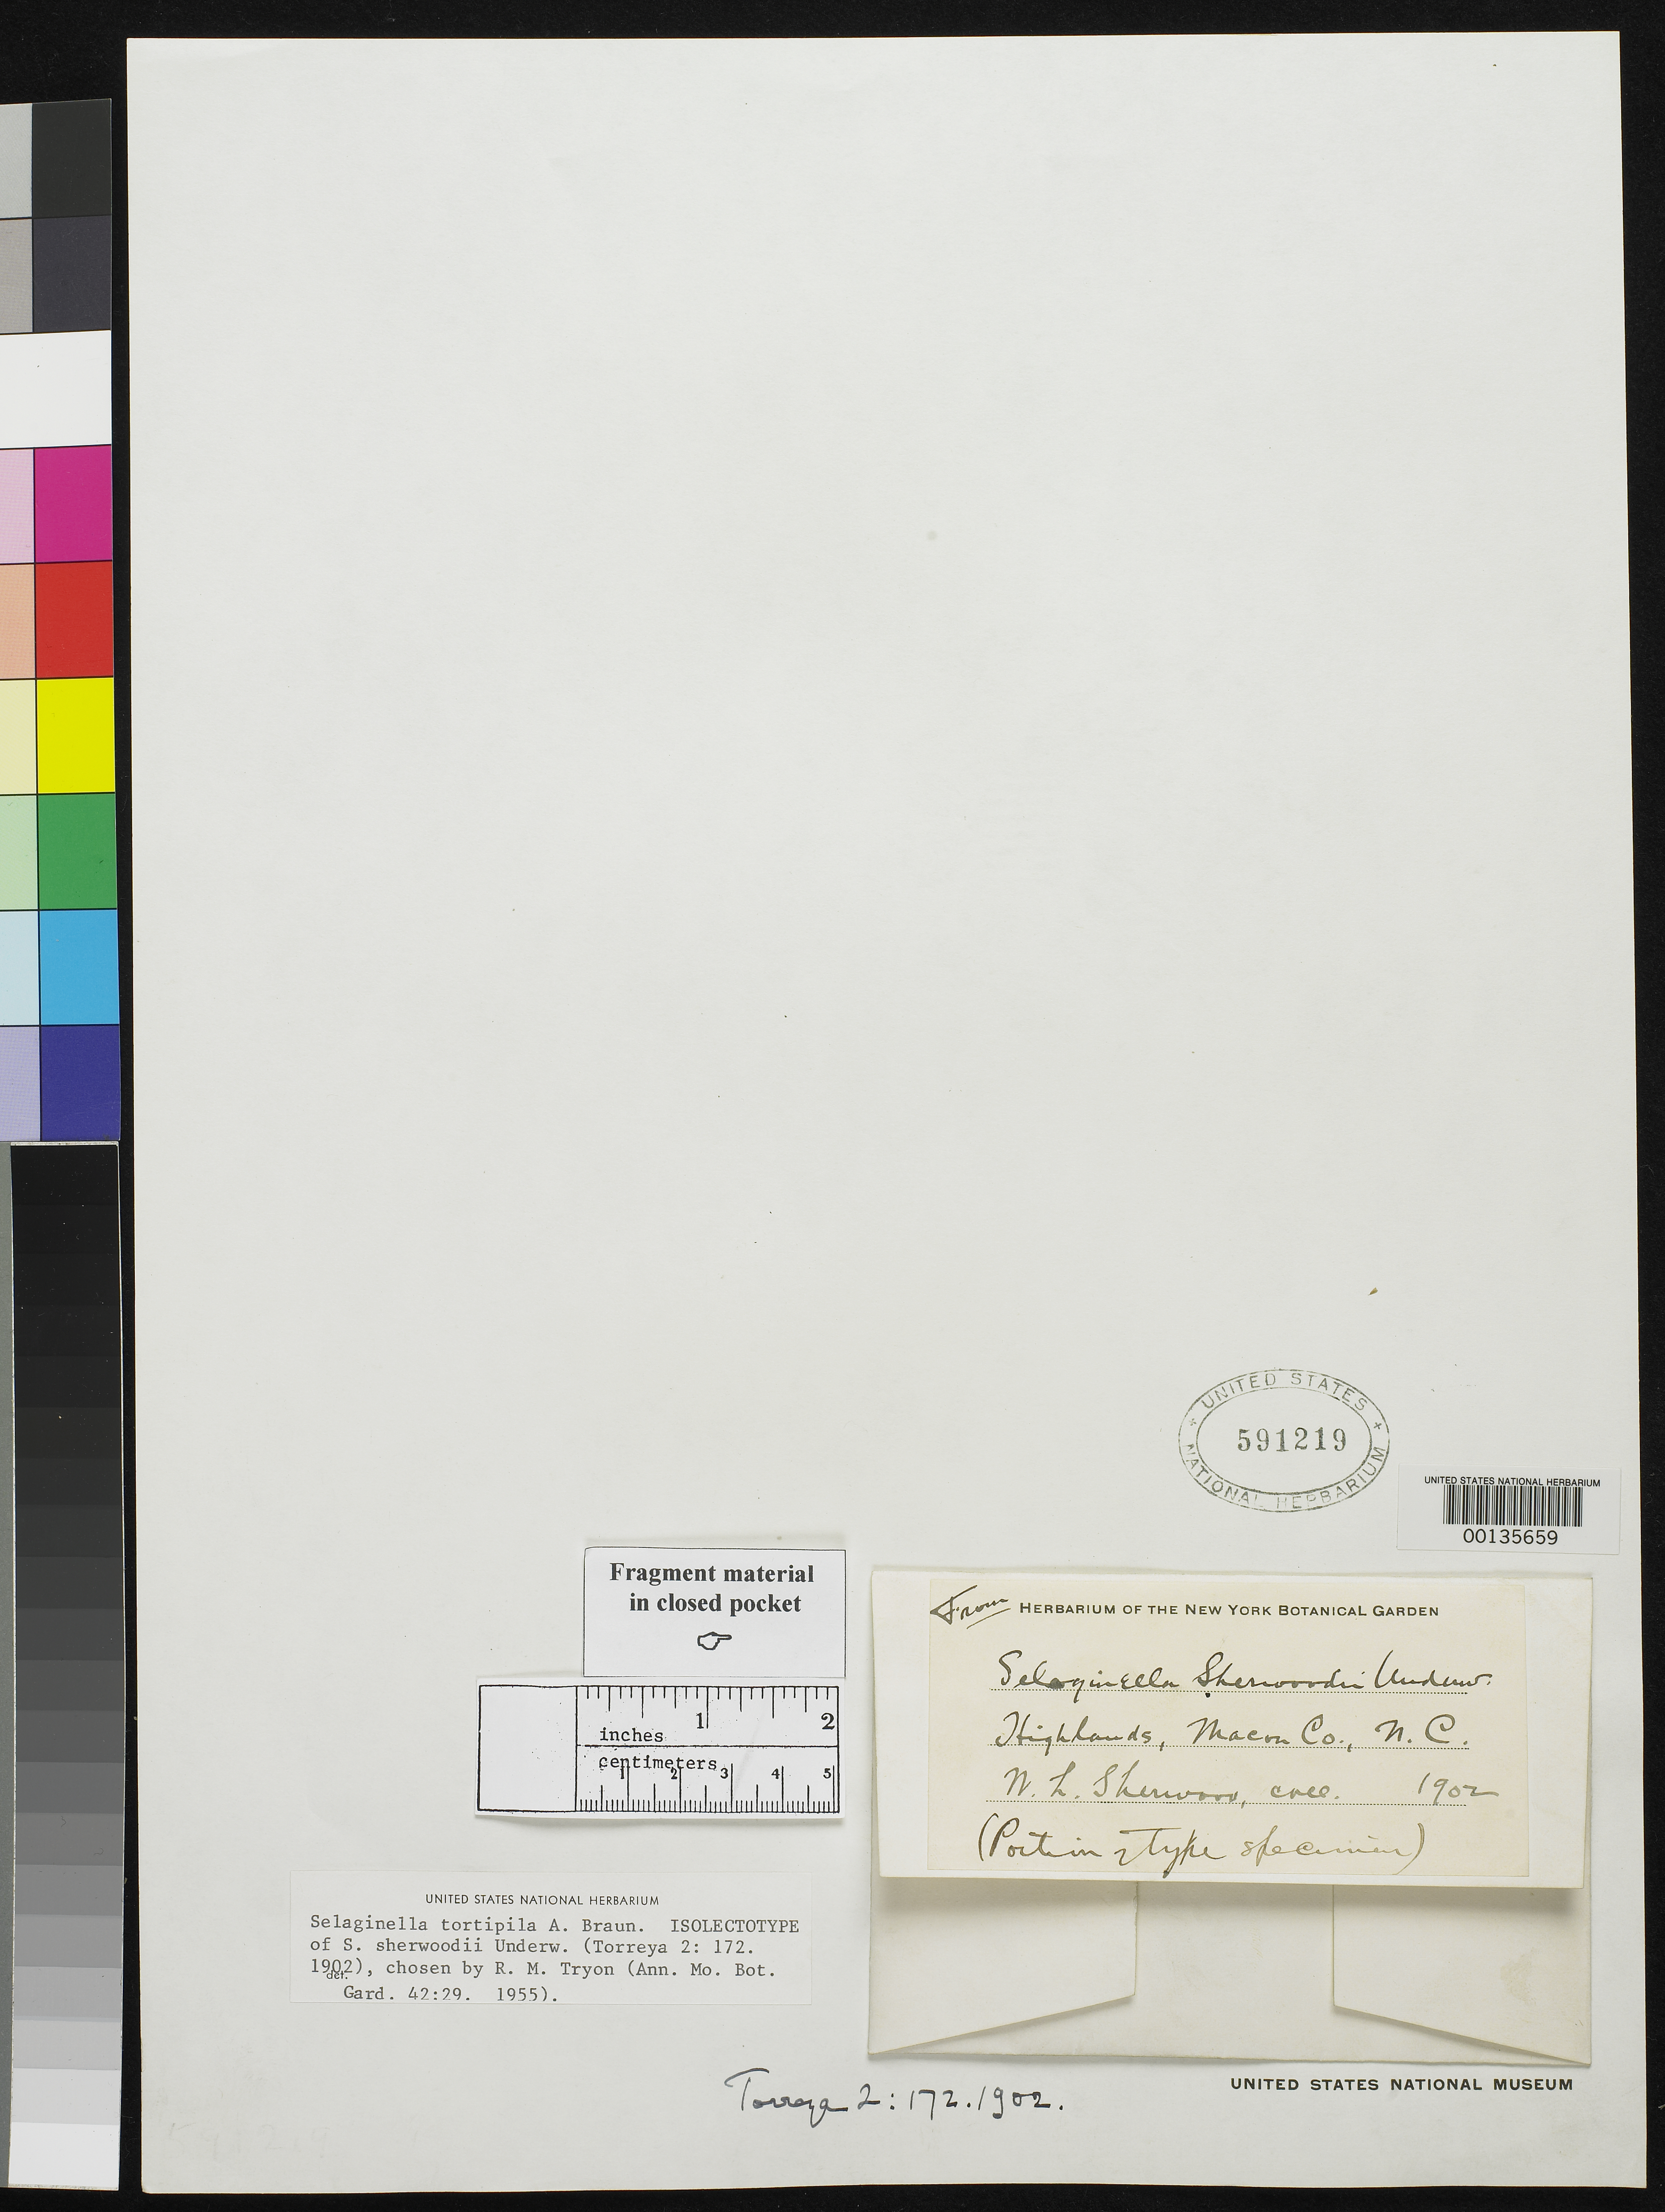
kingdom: Plantae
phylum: Tracheophyta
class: Lycopodiopsida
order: Selaginellales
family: Selaginellaceae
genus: Selaginella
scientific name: Selaginella sherwoodii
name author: Underw.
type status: Type Fragment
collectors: W. Sherwood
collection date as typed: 1902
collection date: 1902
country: United States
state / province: North Carolina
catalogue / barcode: US 591219